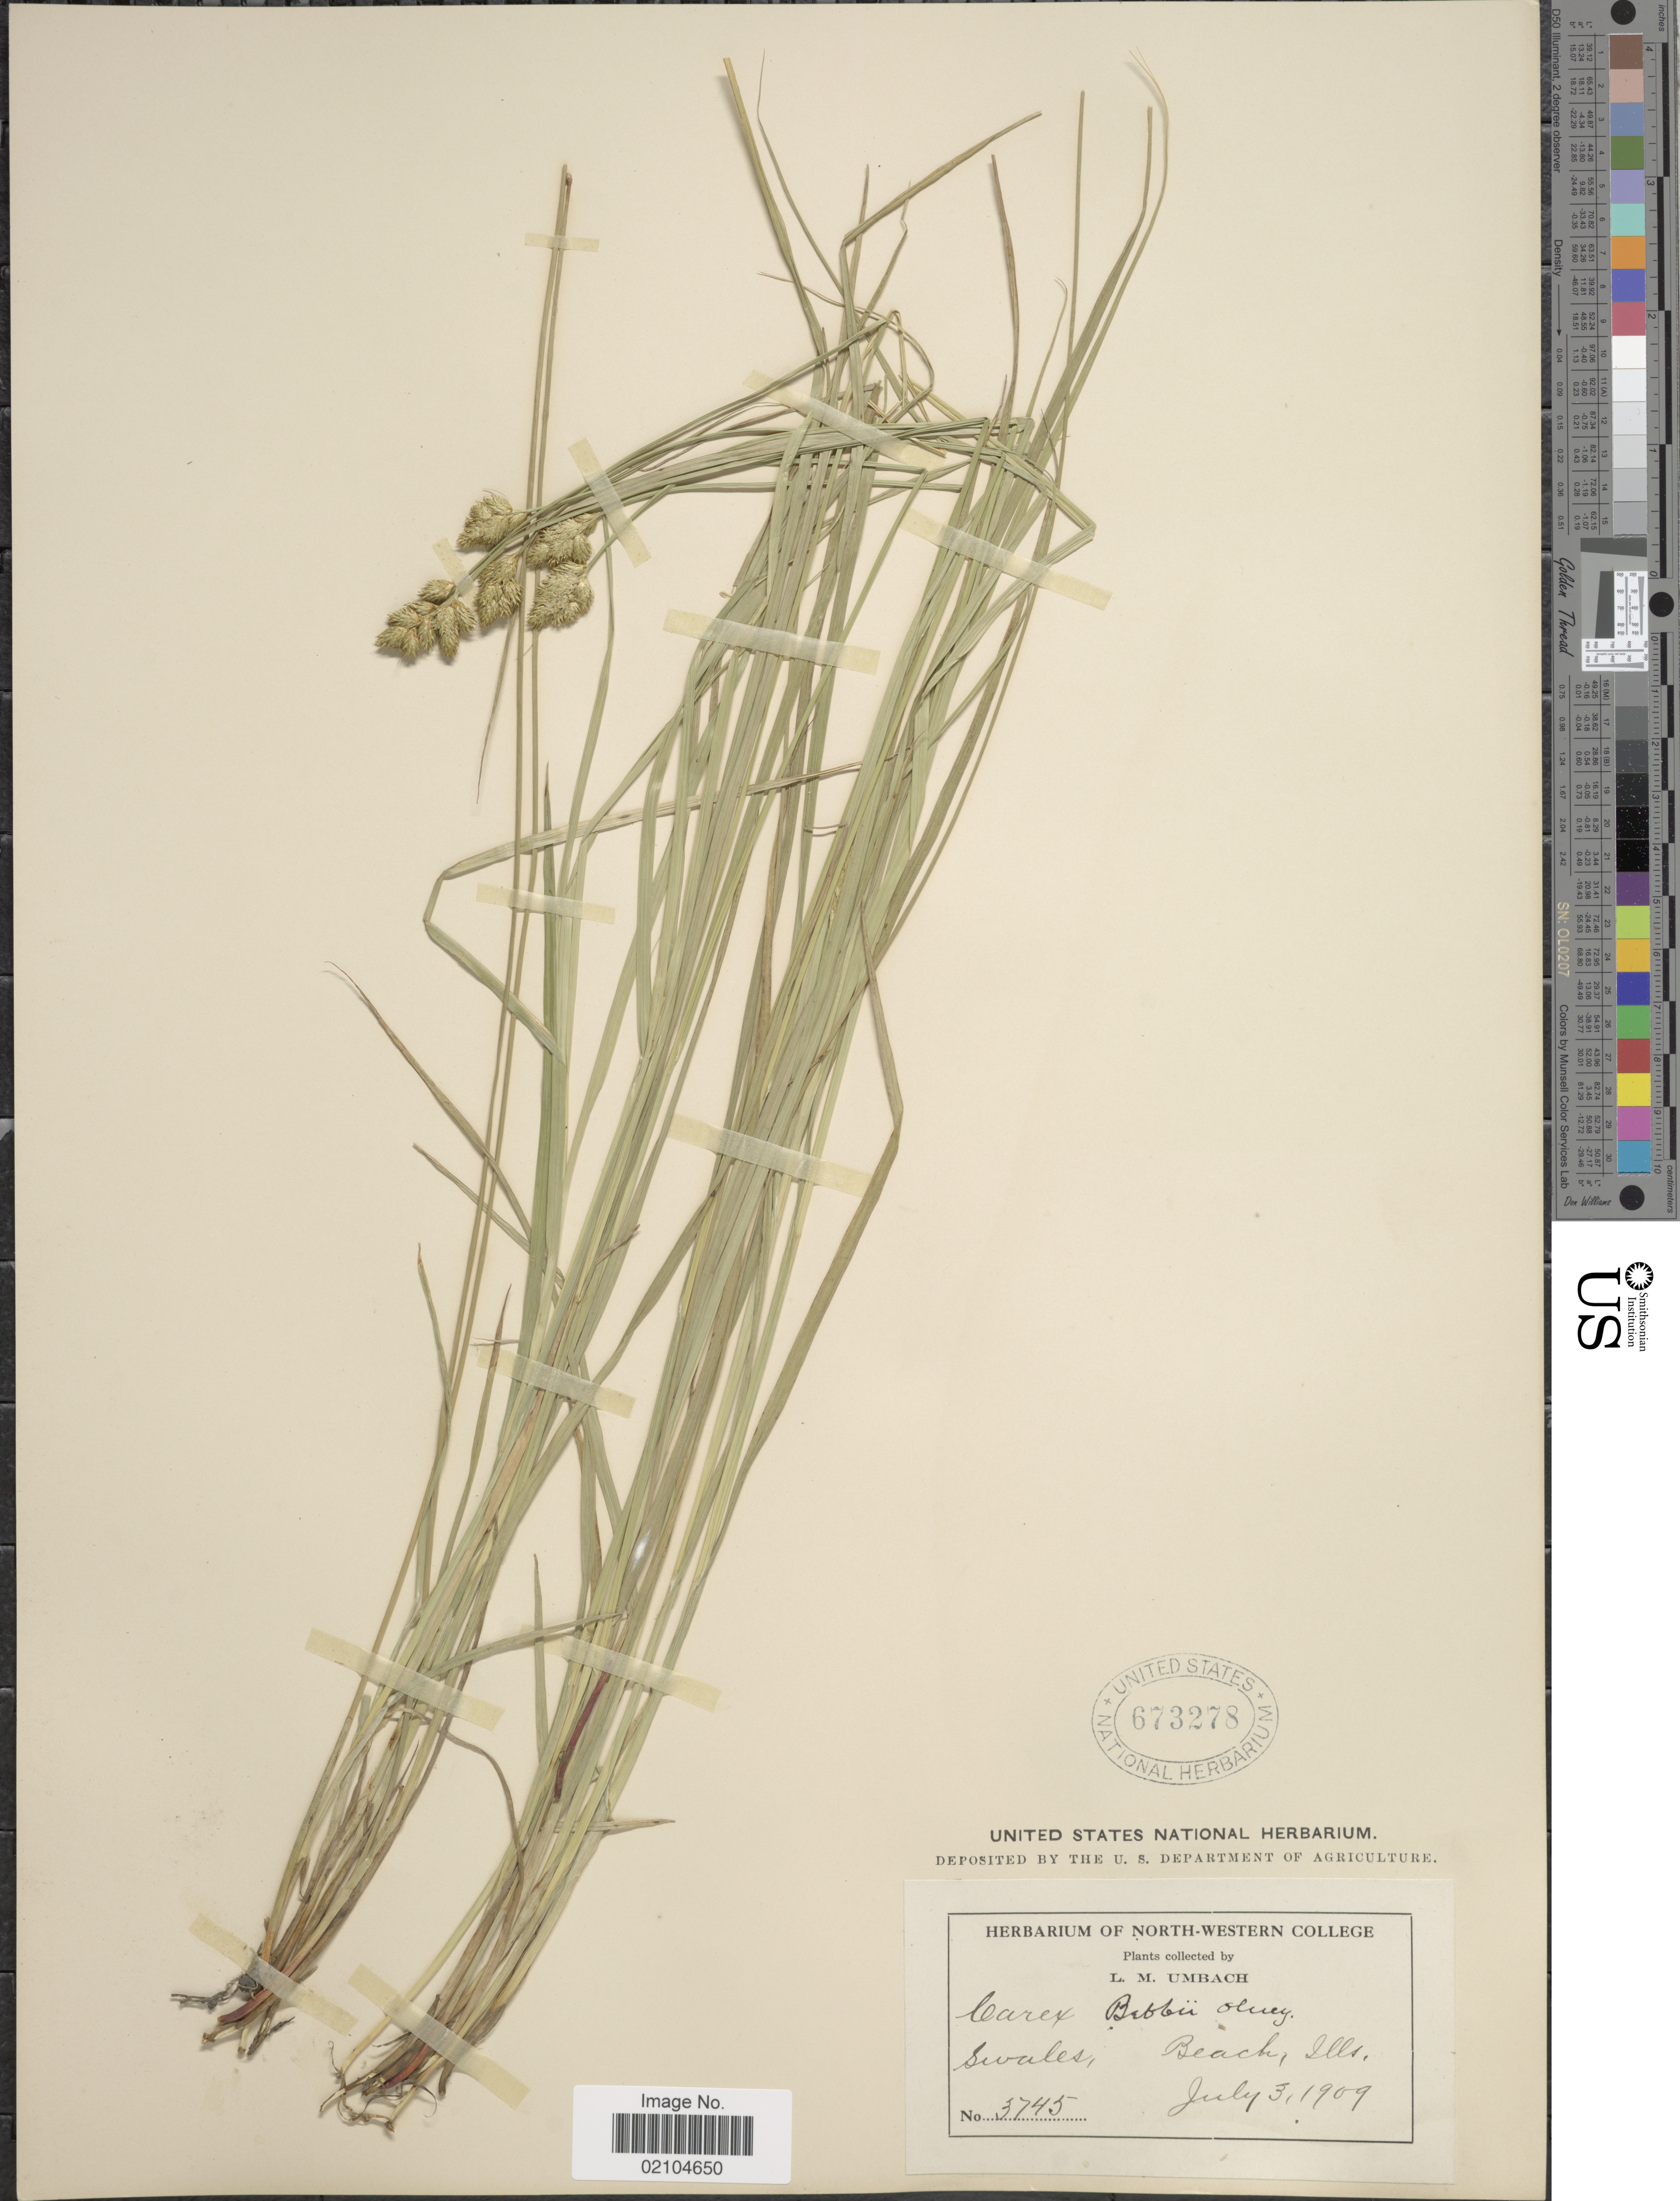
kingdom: Plantae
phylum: Tracheophyta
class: Liliopsida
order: Poales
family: Cyperaceae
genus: Carex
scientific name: Carex bebbii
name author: (L.H. Bailey) Olney ex Fernald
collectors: L. M. Umbach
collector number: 3745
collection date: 1909-07-03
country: United States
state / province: Illinois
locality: Swales, Beach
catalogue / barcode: US 673278